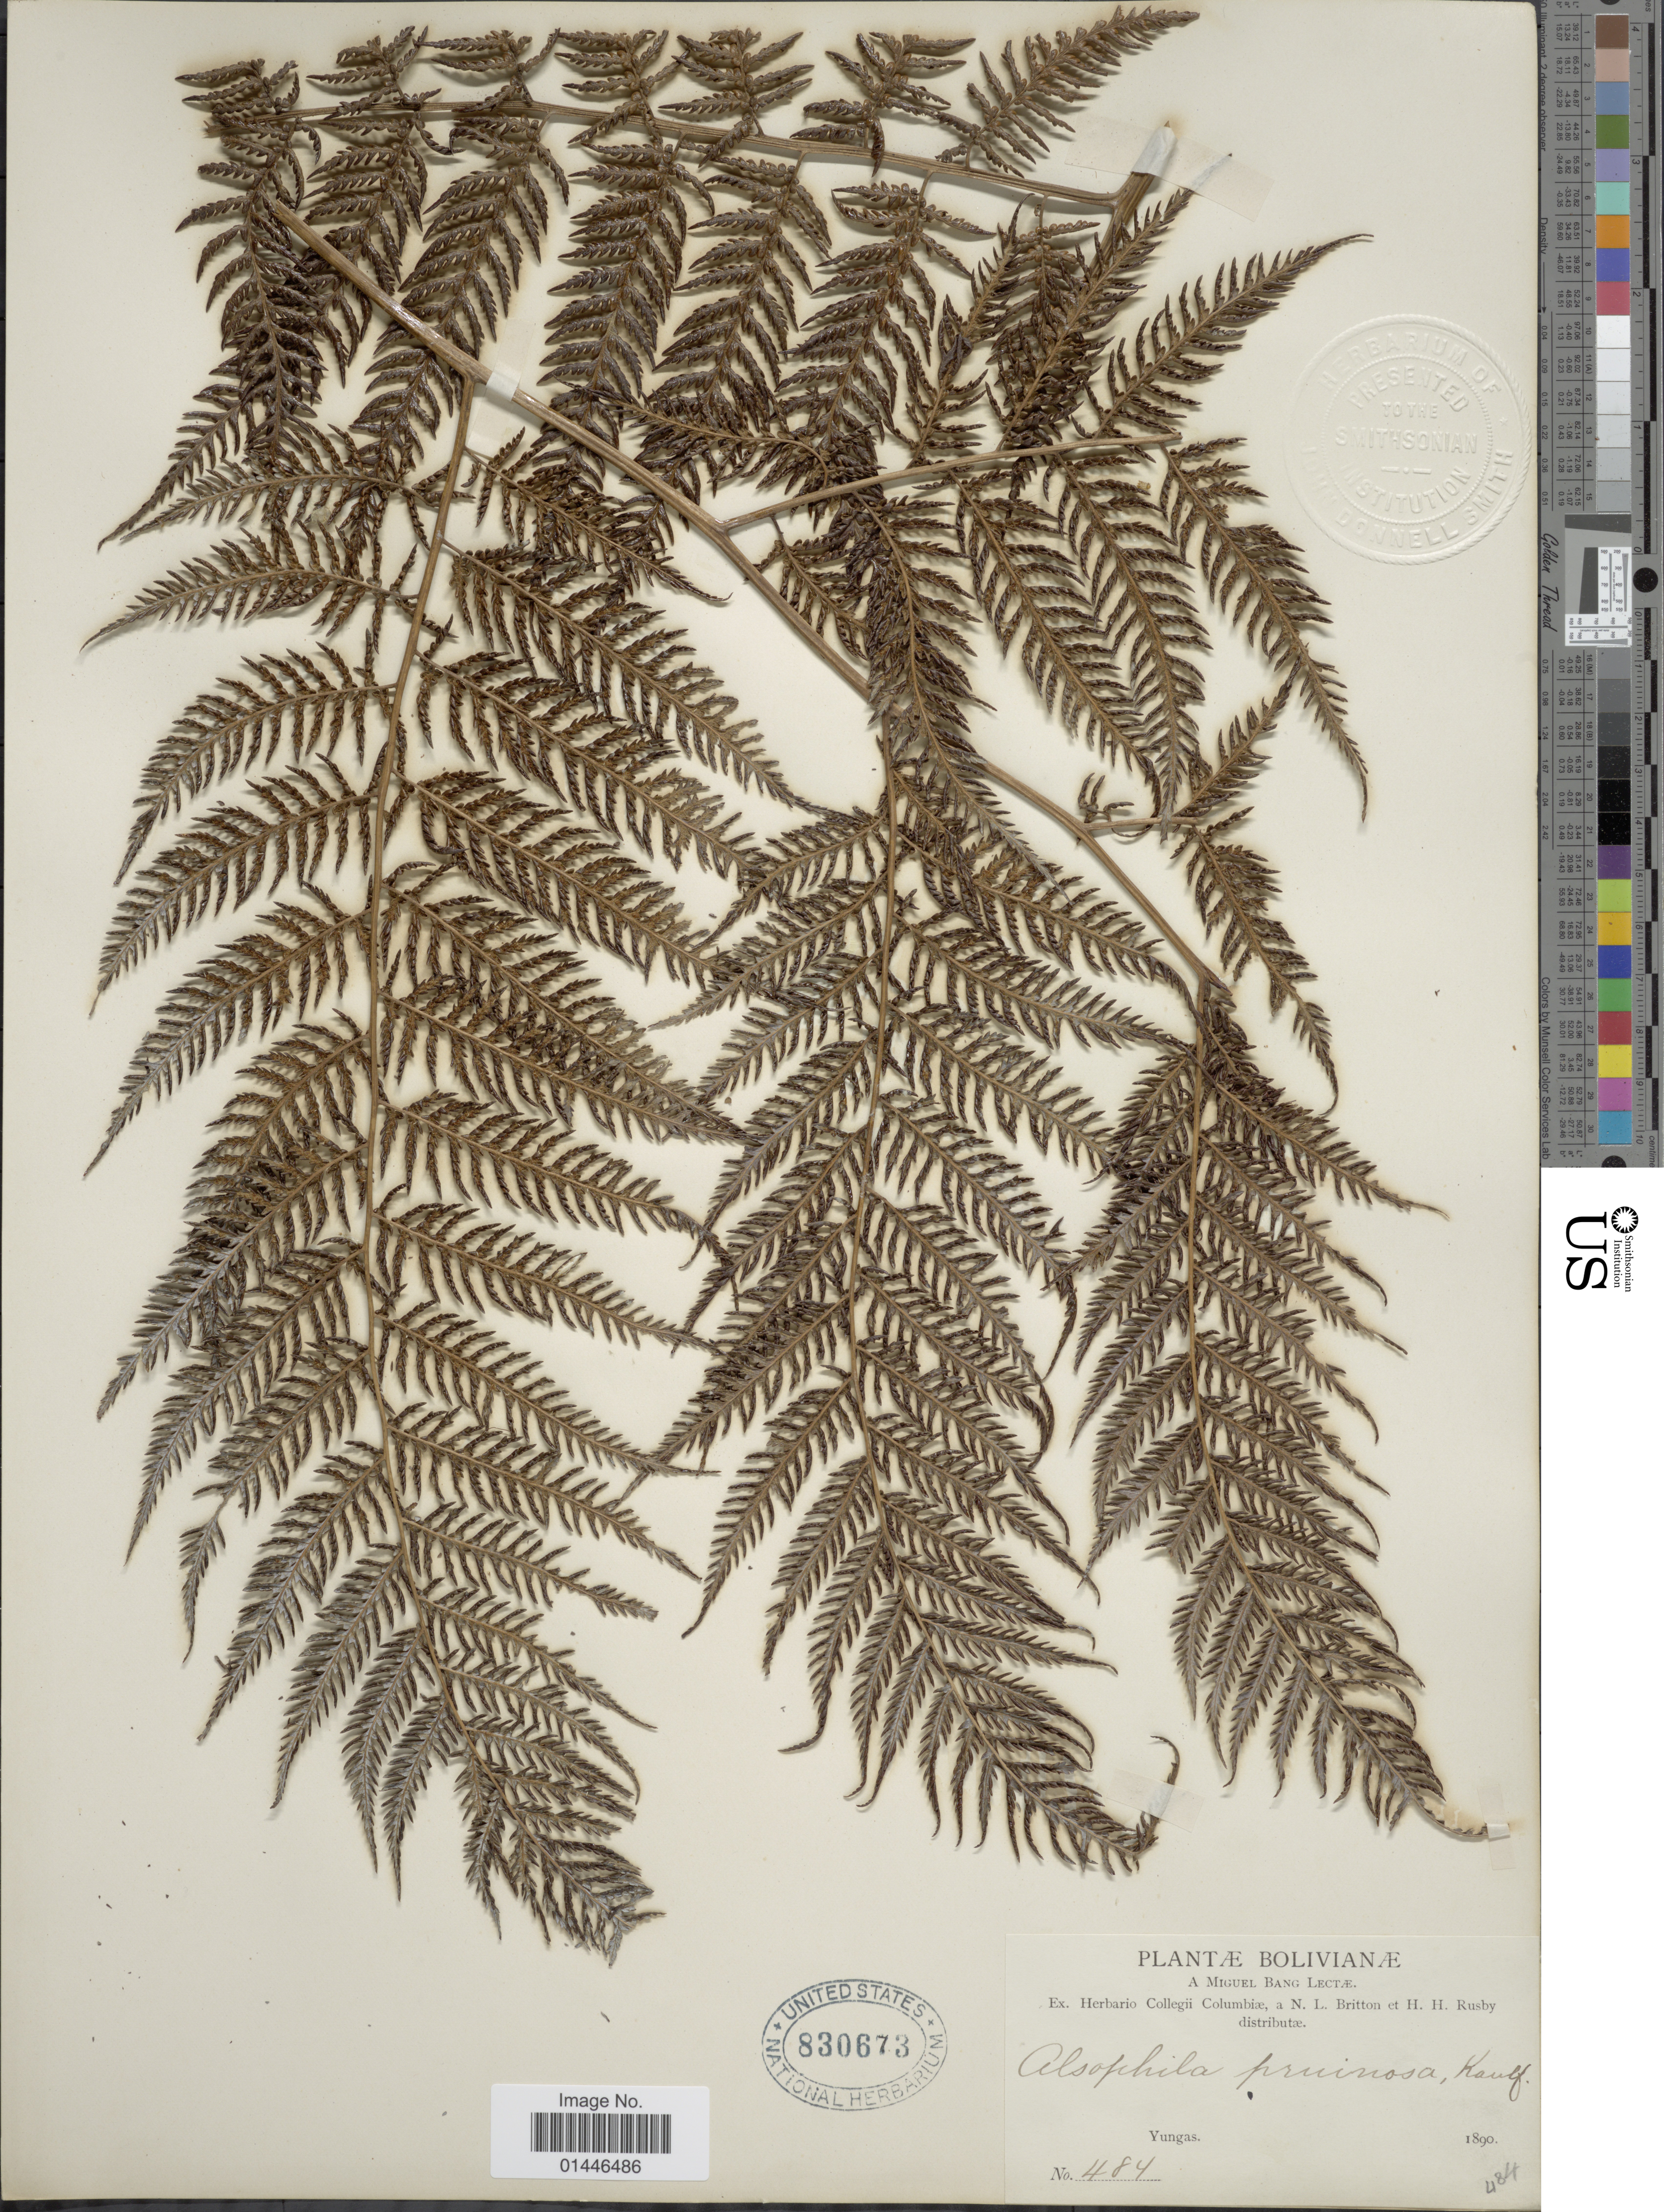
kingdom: Plantae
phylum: Tracheophyta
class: Polypodiopsida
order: Cyatheales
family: Dicksoniaceae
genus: Lophosoria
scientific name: Lophosoria quadripinnata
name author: (J.F. Gmel.) C. Chr.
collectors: M. Bang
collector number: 484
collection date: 1890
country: Bolivia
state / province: La Paz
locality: Yungas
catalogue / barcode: US 830673